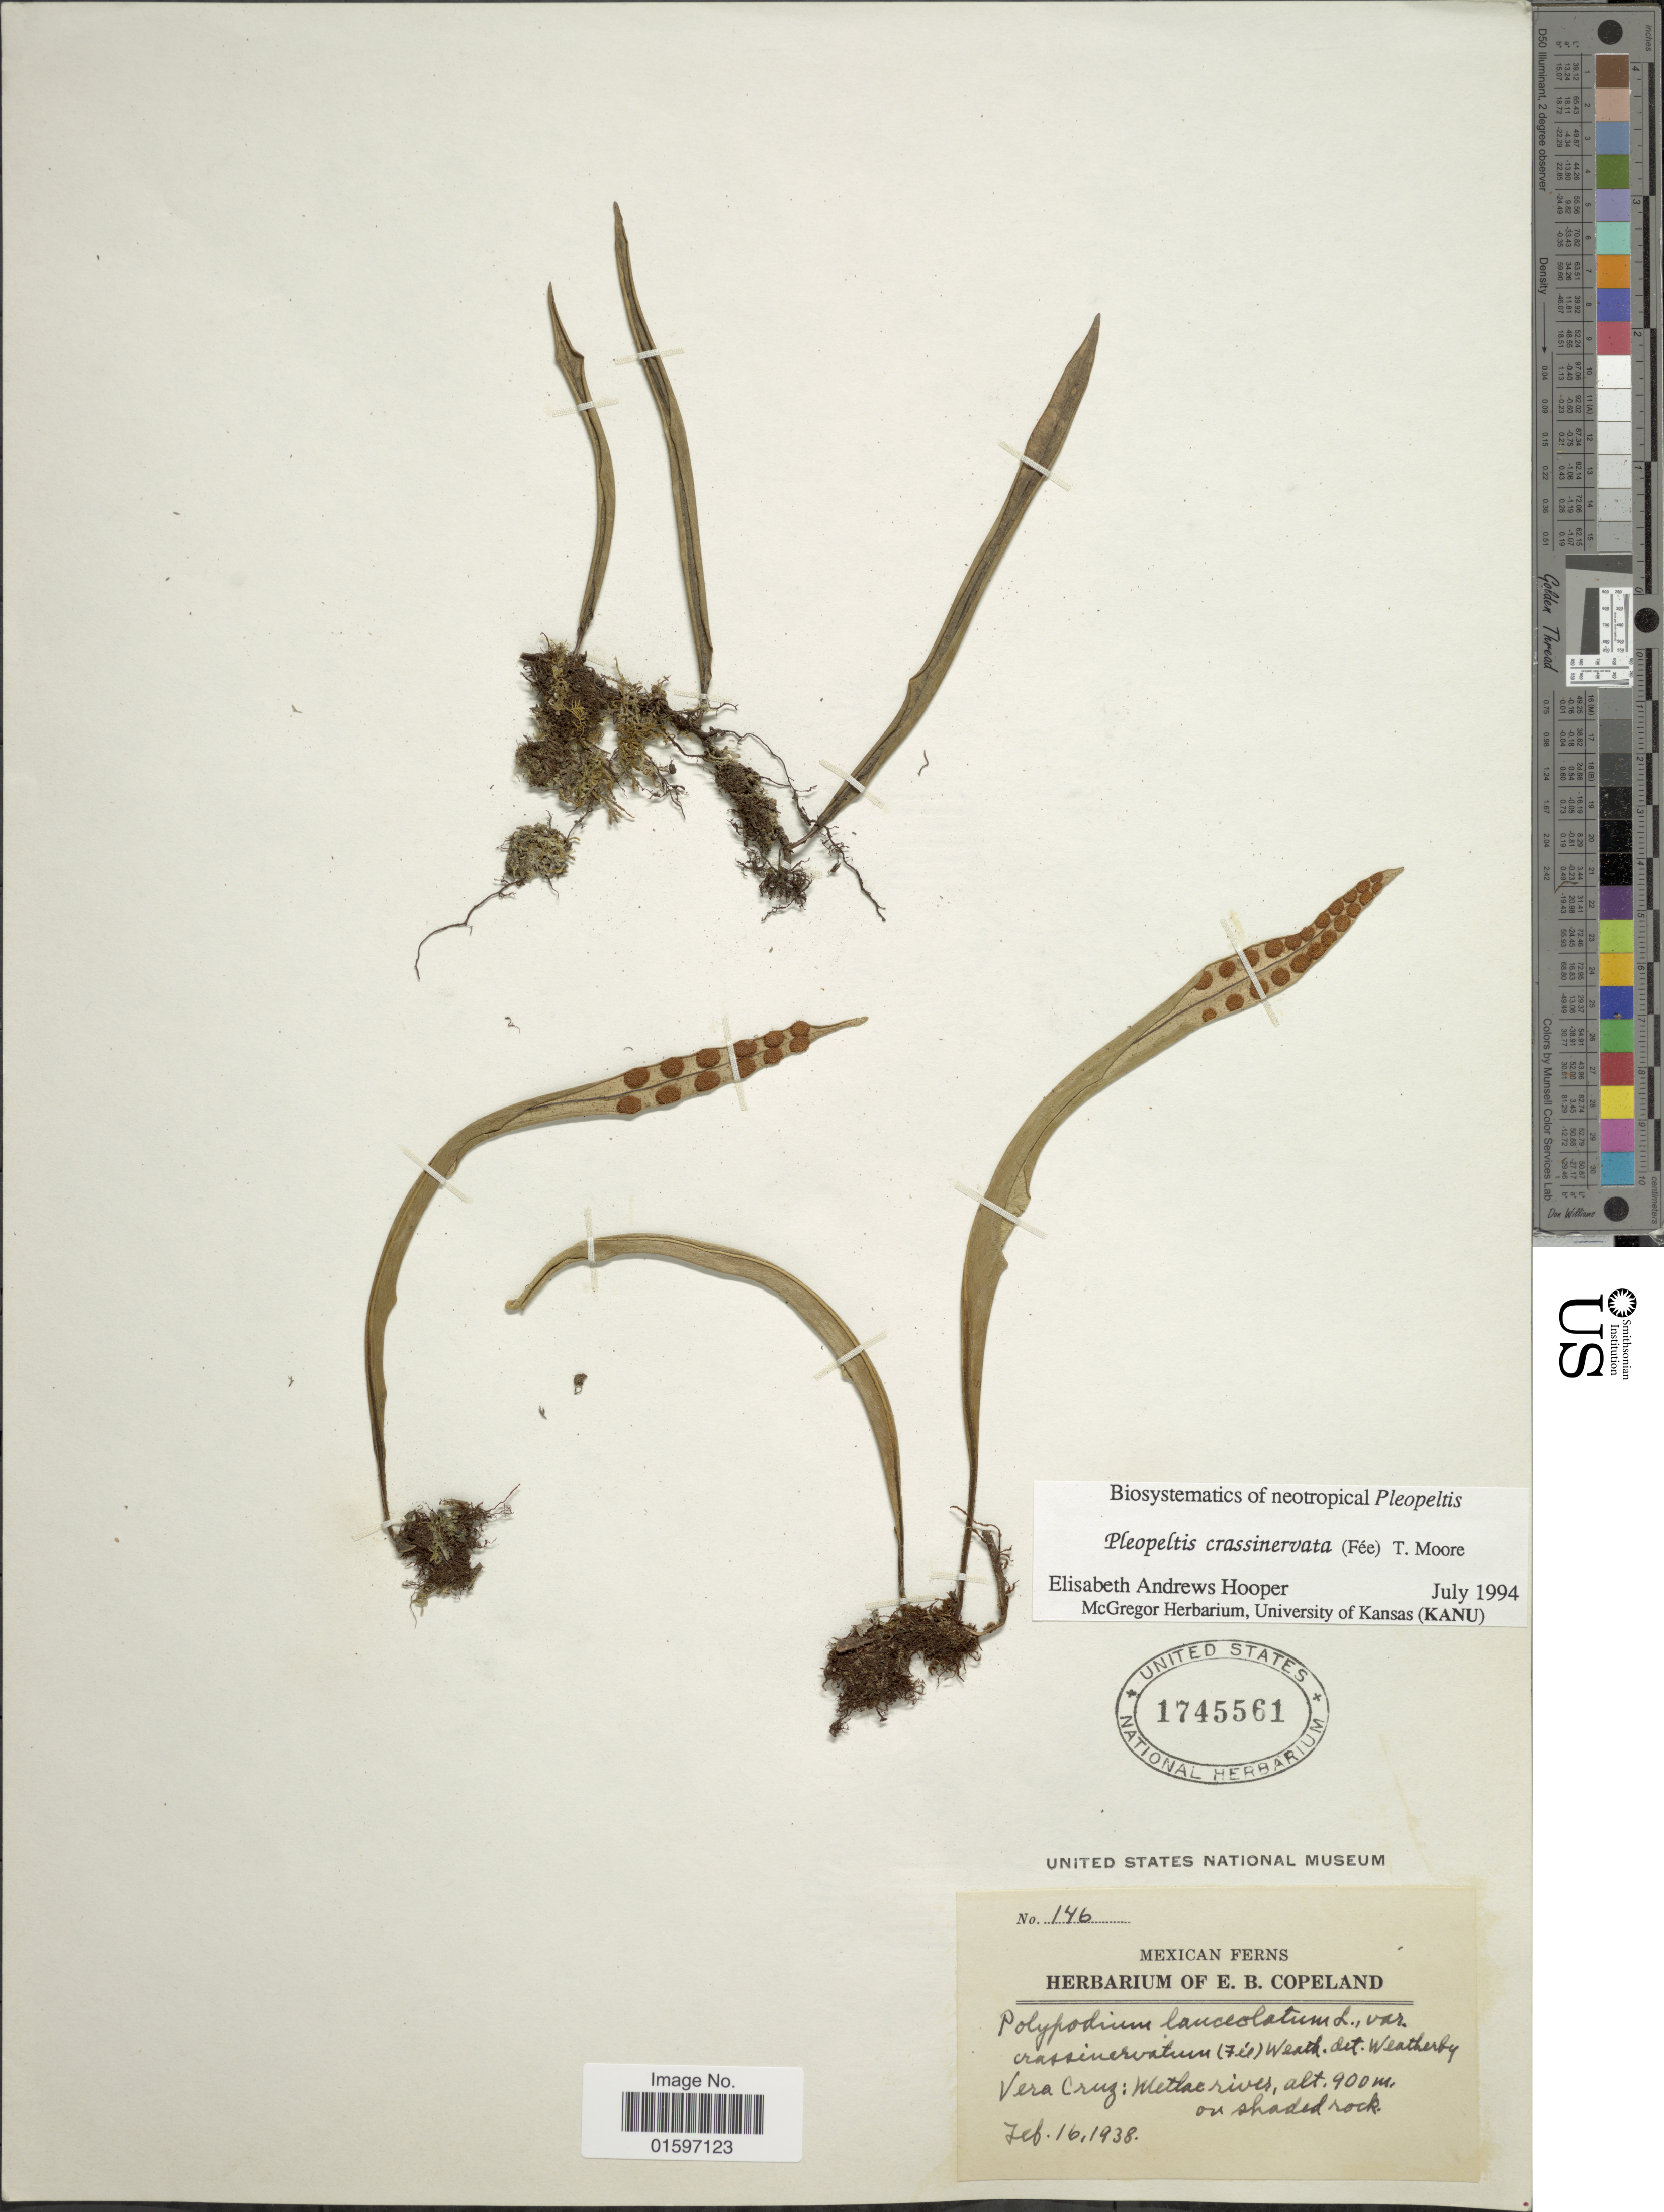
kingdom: Plantae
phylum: Tracheophyta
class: Polypodiopsida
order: Polypodiales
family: Polypodiaceae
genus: Pleopeltis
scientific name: Pleopeltis crassinervata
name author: (Fée) T. Moore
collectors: ex herb. E. B. Copeland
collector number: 146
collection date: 1938-02-16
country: Mexico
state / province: Veracruz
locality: Vera Cruz: Methlae river, on shaded rocks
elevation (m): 900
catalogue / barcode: US 1745561